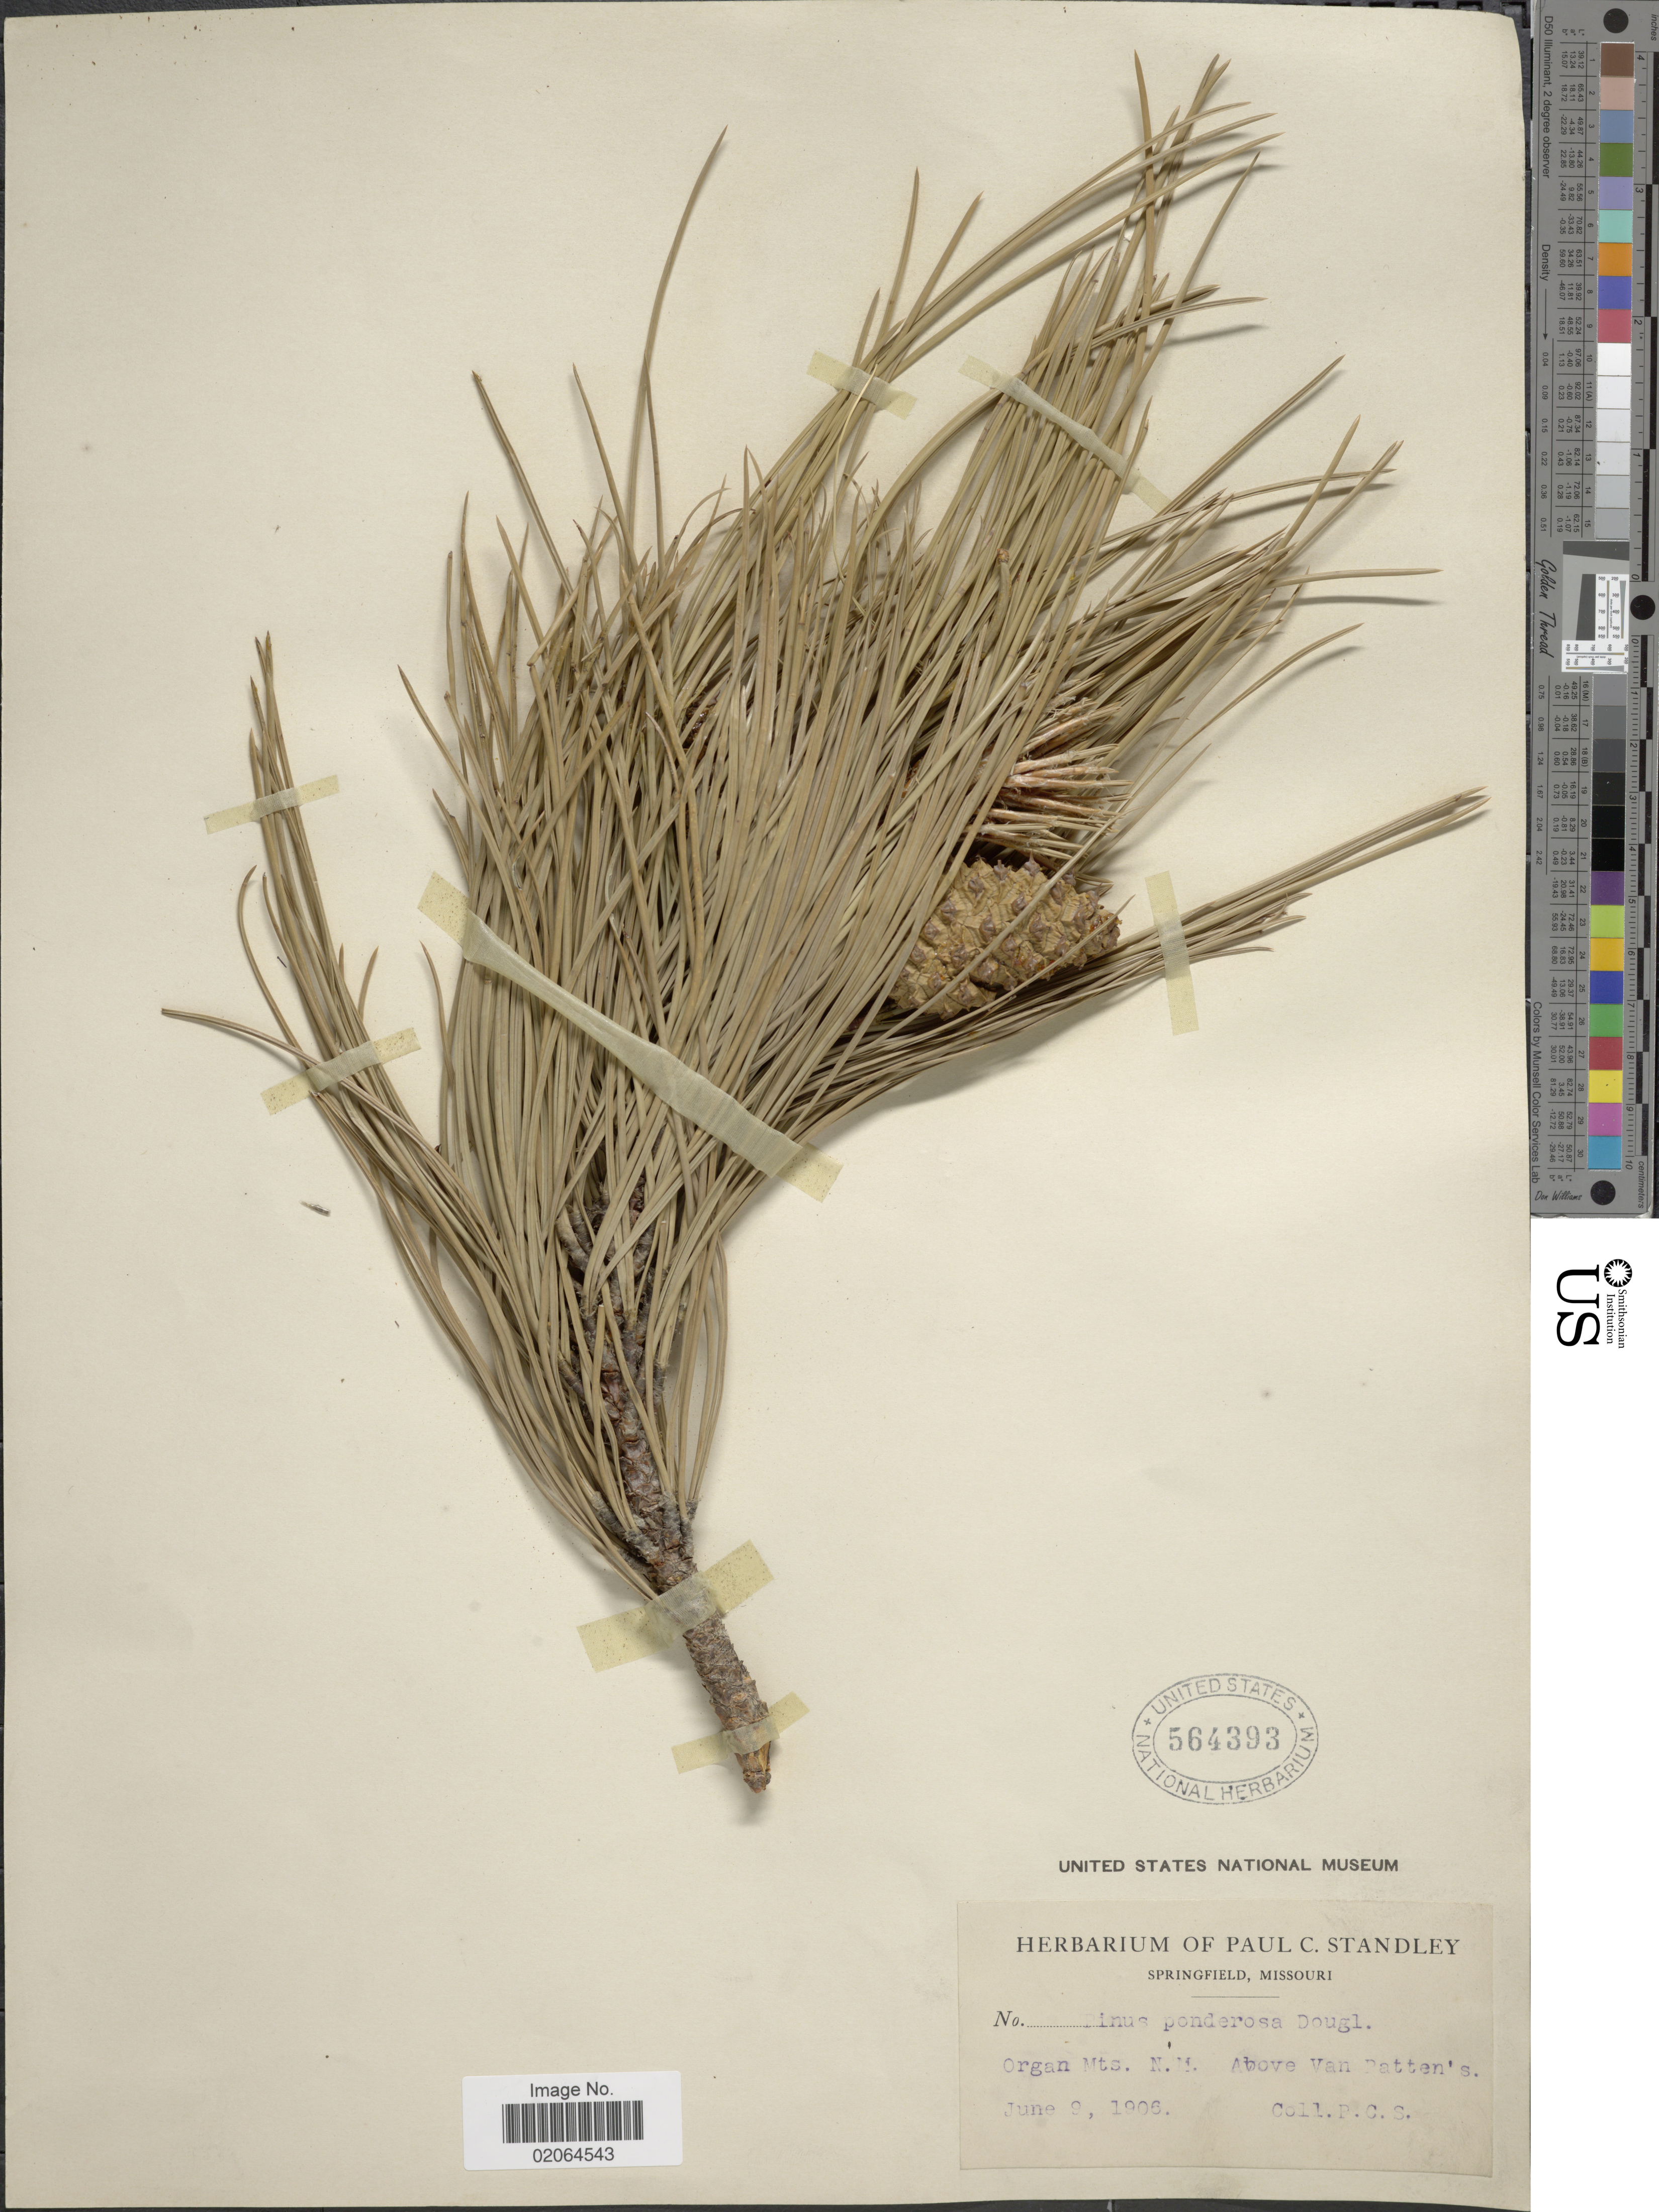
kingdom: Plantae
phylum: Tracheophyta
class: Pinopsida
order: Pinales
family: Pinaceae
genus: Pinus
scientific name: Pinus ponderosa var. scopulorum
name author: Engelm.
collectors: P. C. Standley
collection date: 1906-06-09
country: United States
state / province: New Mexico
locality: Organ Mts, N.M. Above Van Patten's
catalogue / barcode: US 564393